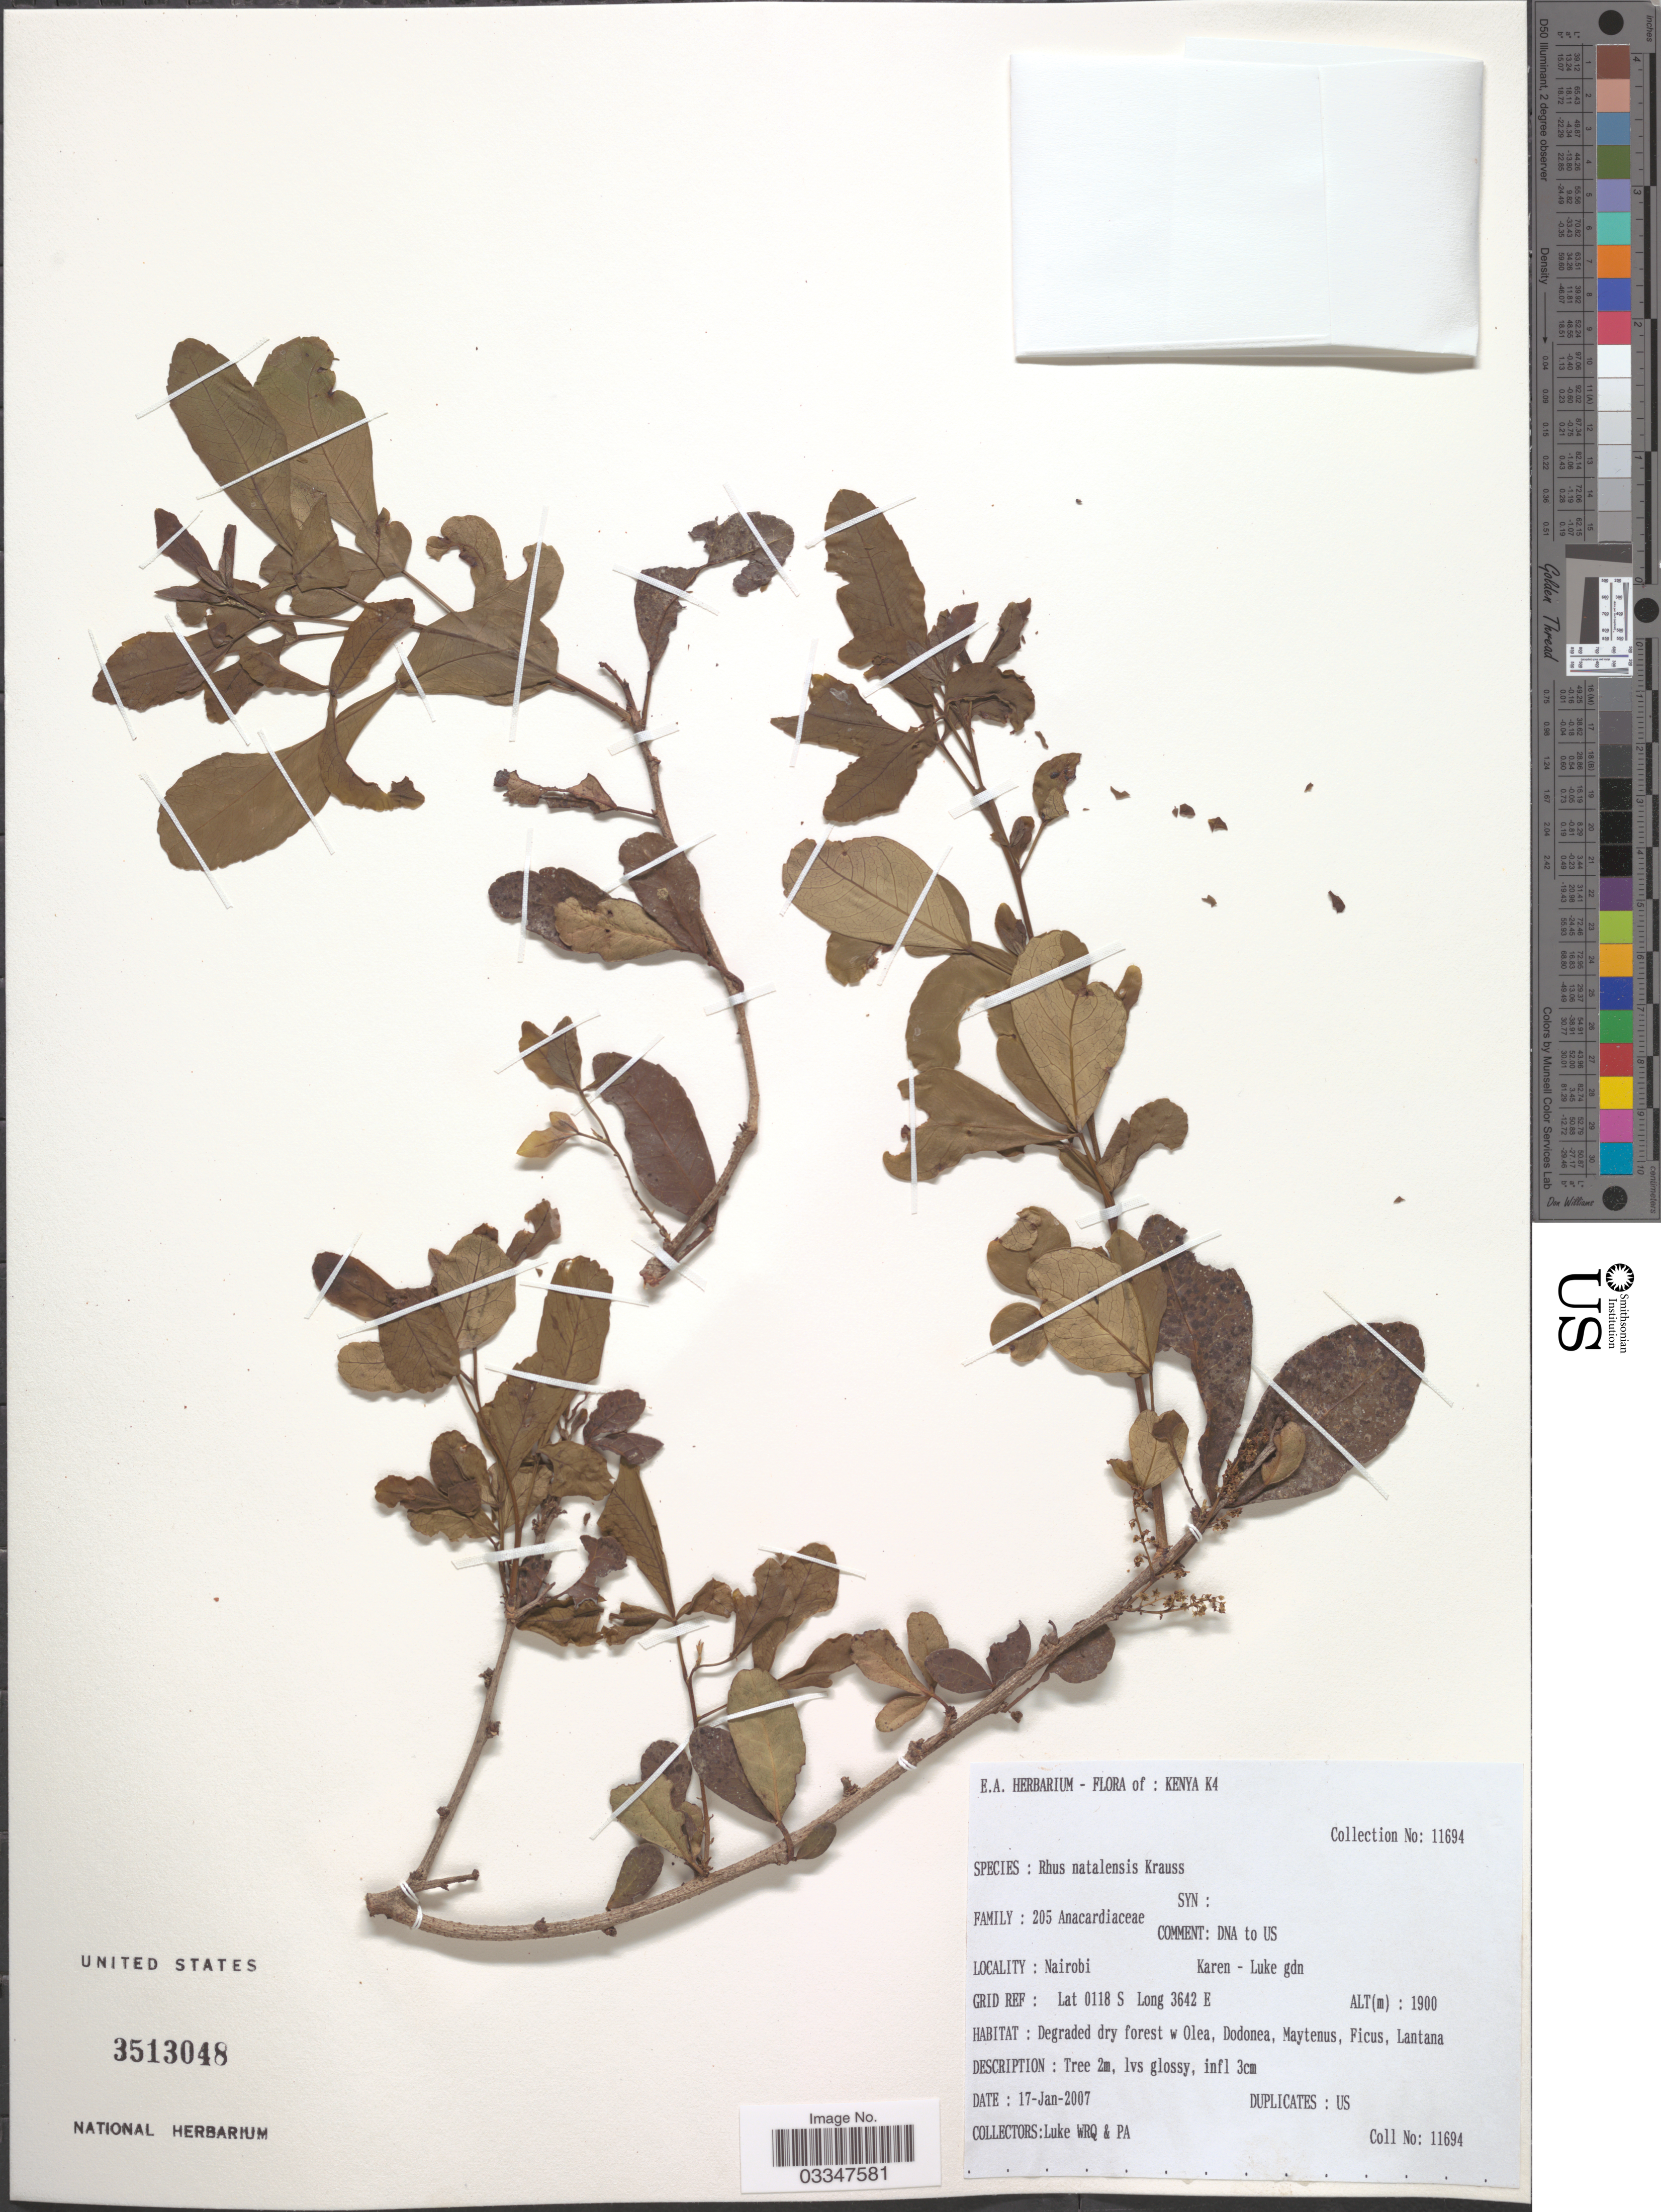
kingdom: Plantae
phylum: Tracheophyta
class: Magnoliopsida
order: Sapindales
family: Anacardiaceae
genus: Rhus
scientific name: Rhus natalensis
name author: Bernh.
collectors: Q. Luke & P. Luke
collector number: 11694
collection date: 2007-01-17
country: Kenya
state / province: Nairobi Area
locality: K4. Nairobi Karen-Luke gdn.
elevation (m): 1900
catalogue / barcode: US 3513048